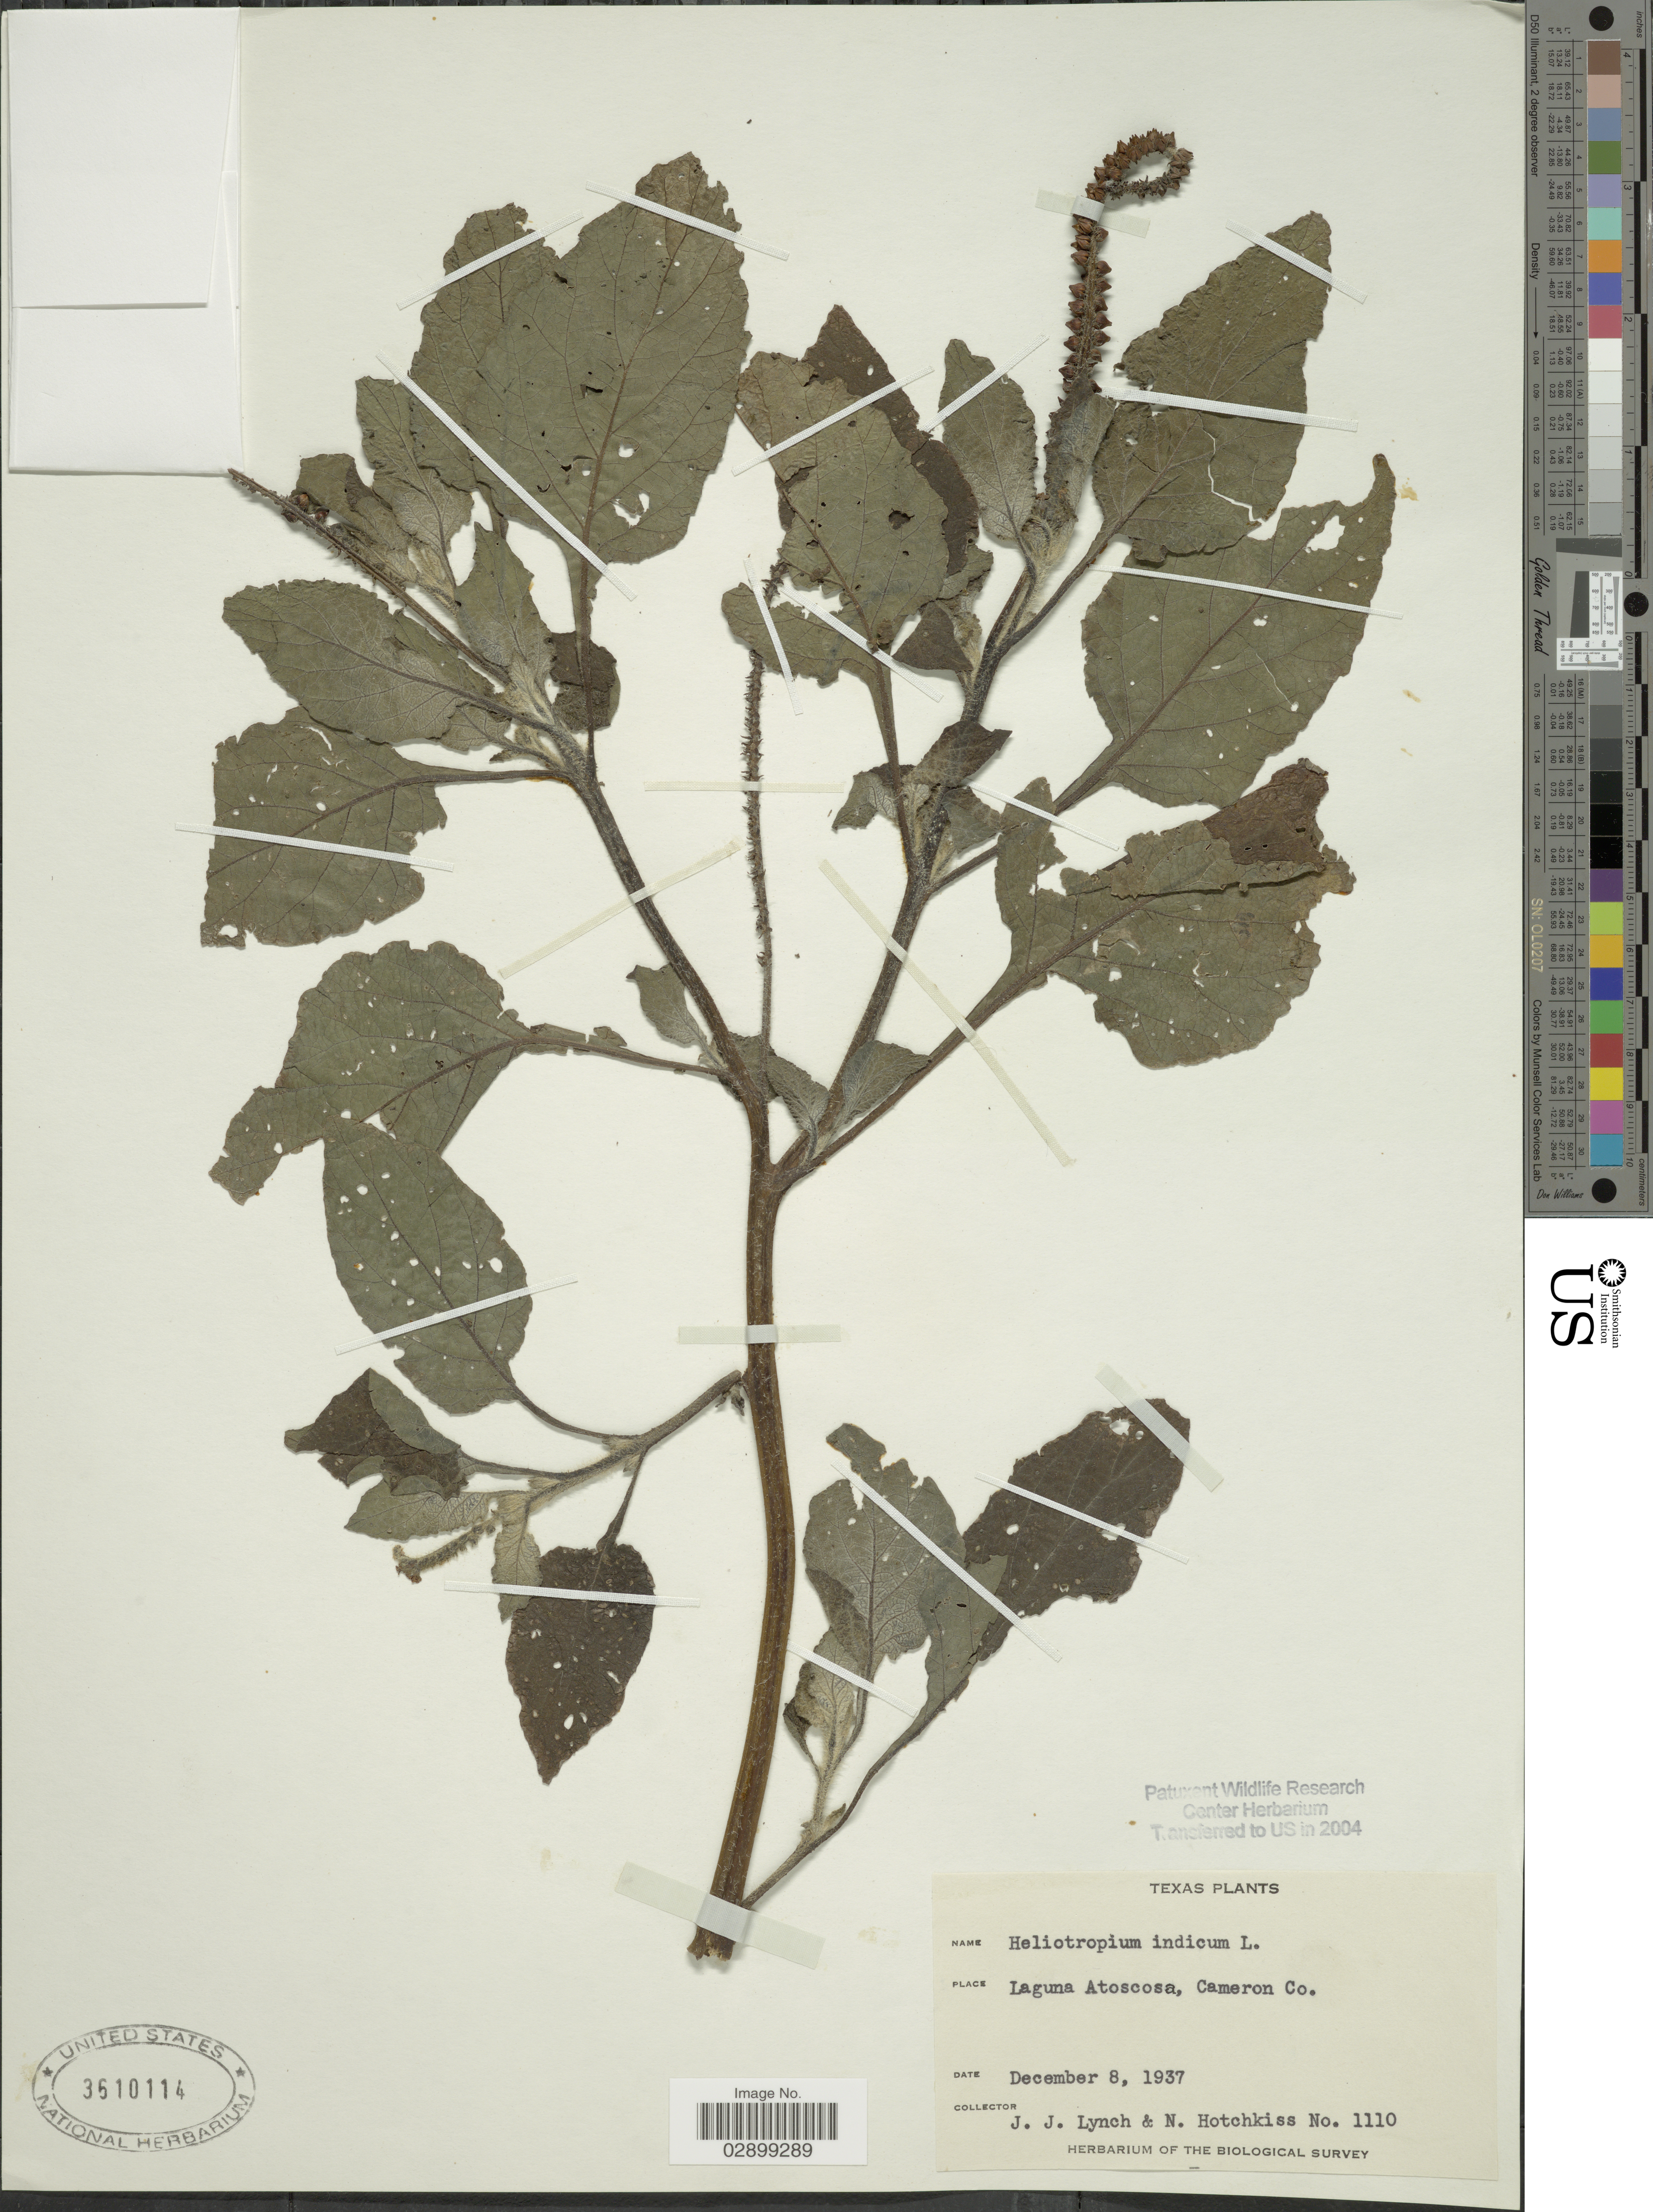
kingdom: Plantae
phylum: Tracheophyta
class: Magnoliopsida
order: Boraginales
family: Heliotropiaceae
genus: Heliotropium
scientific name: Heliotropium indicum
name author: L.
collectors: J. Lynch & N. Hotchkiss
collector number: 1110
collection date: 1937-12-08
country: United States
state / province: Texas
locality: Laguna Atoscosa, Cameron Co.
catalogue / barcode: US 3610114